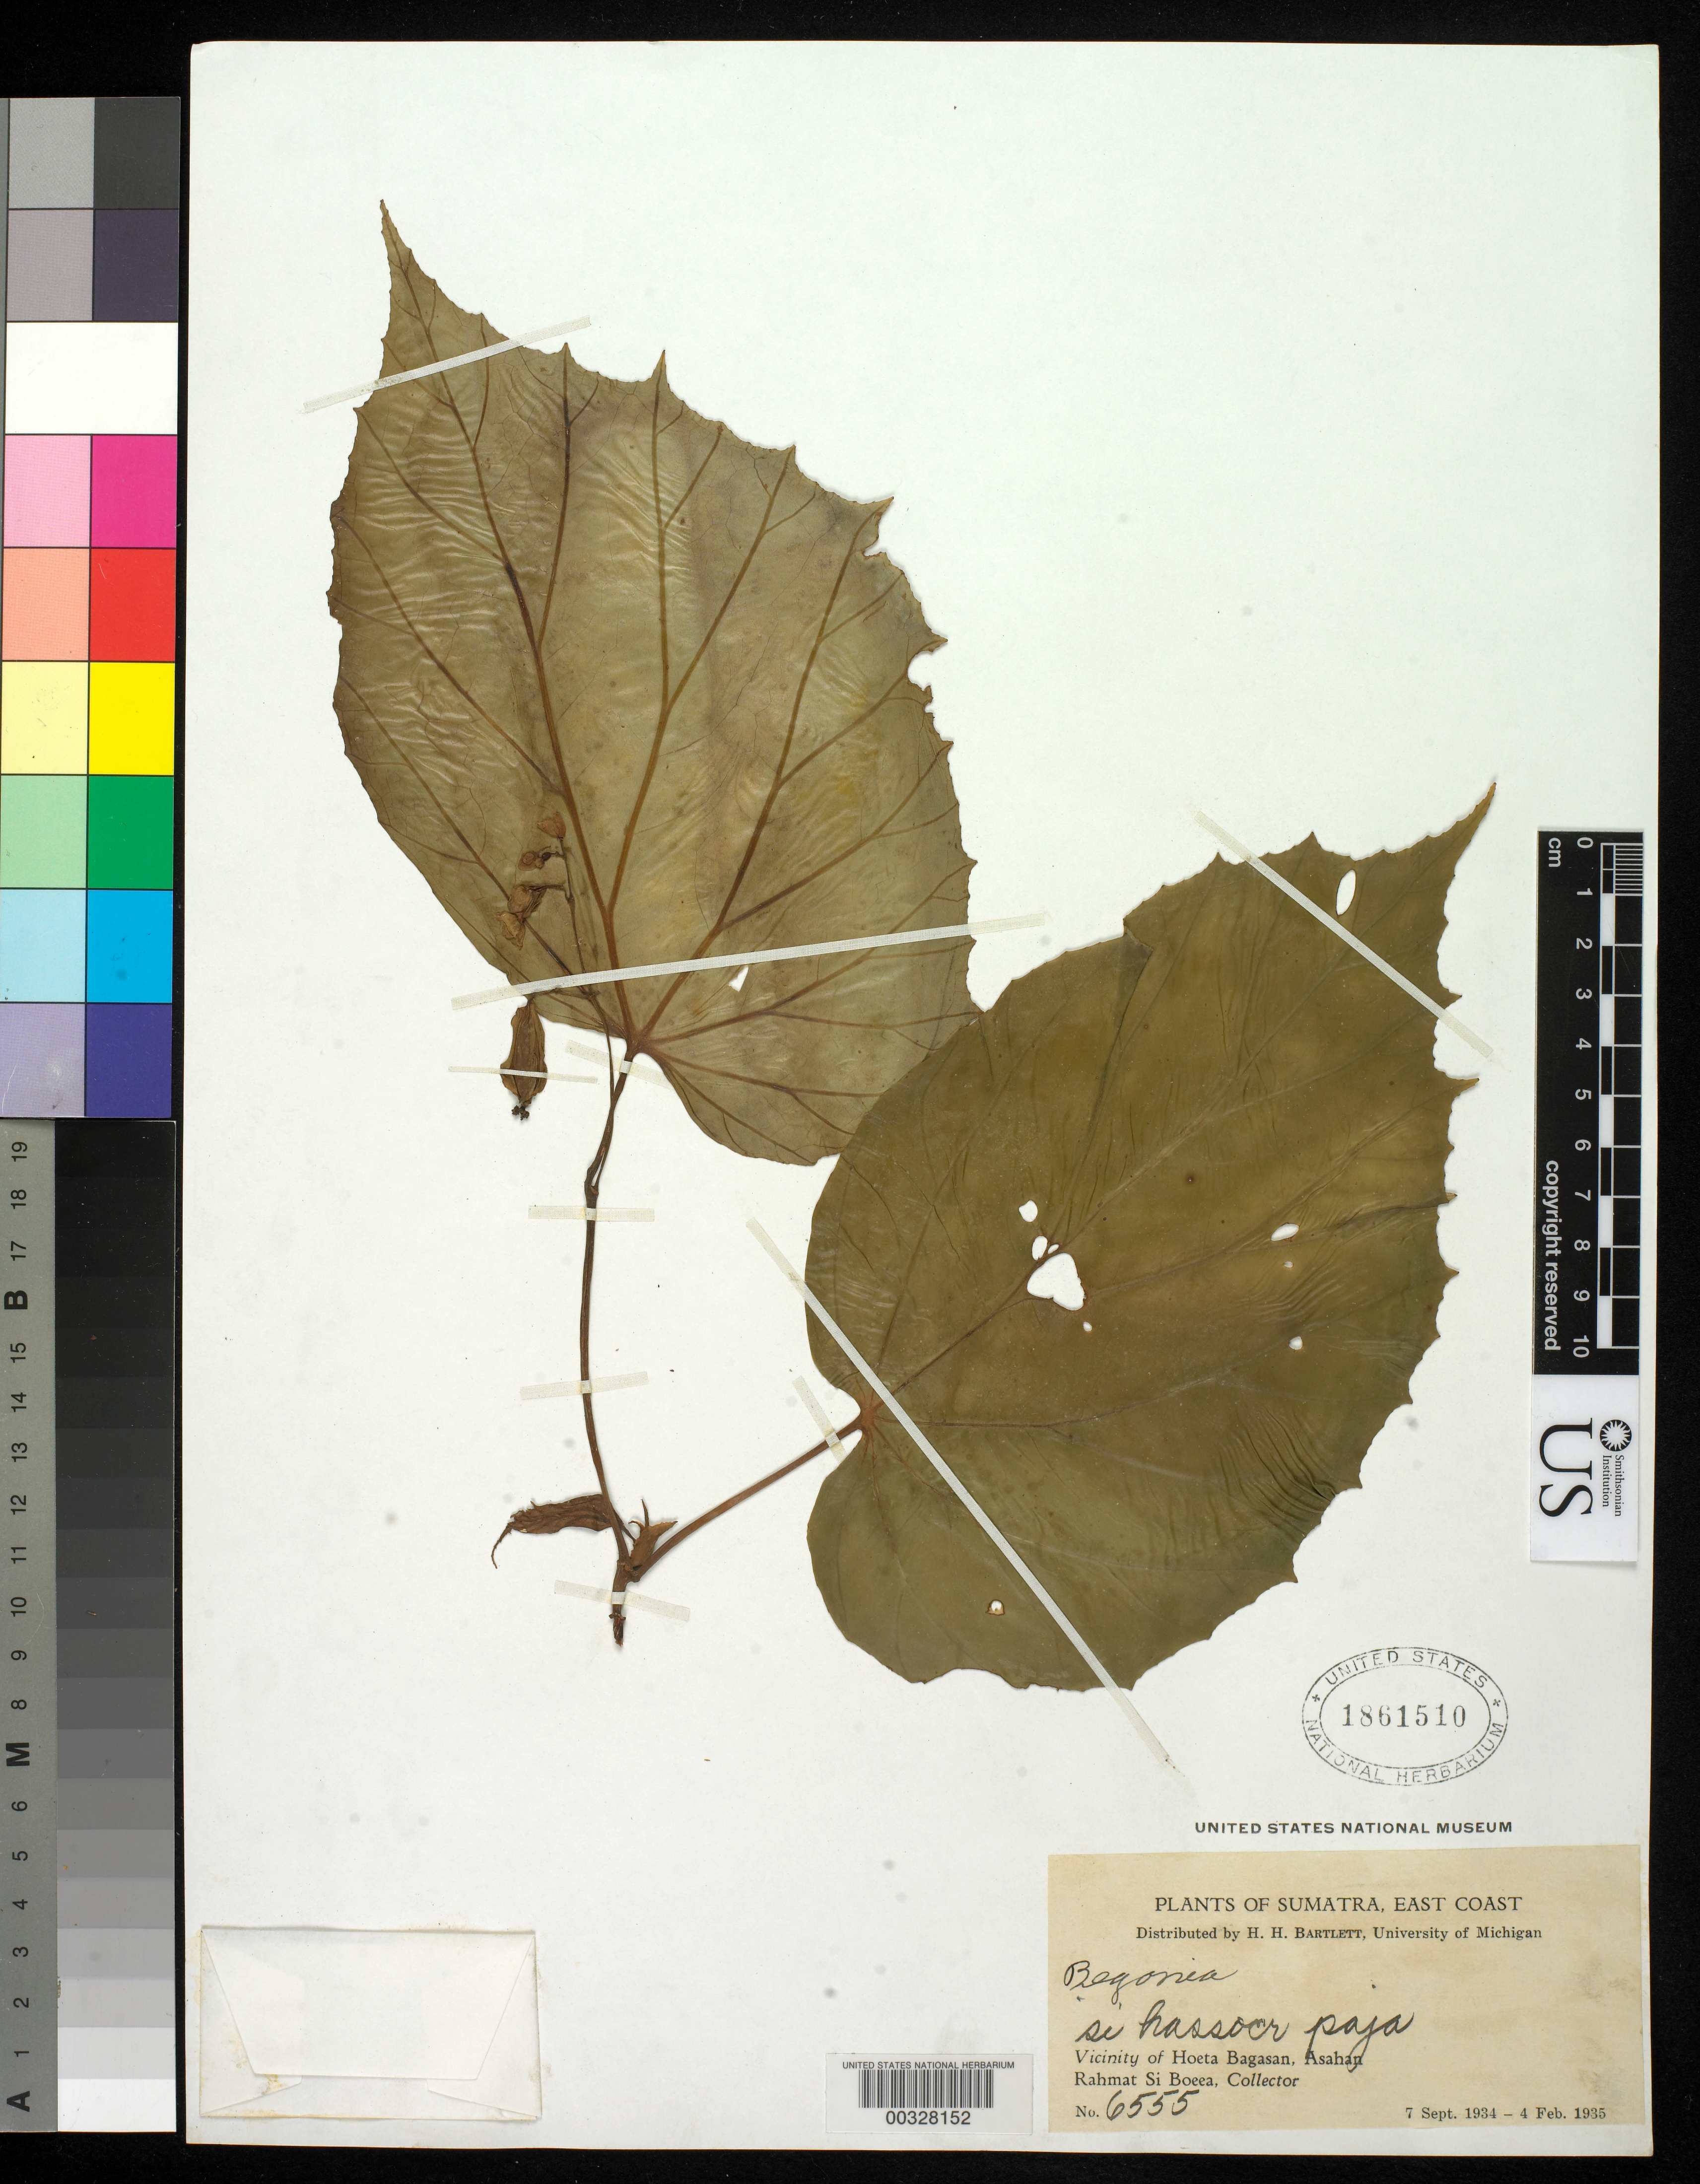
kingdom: Plantae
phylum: Tracheophyta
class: Magnoliopsida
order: Cucurbitales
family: Begoniaceae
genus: Begonia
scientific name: Begonia sp.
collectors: Rahmat Si Boeea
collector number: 6555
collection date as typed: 07 Sep 1934 to 04 Feb 1935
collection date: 1934-09-07/1935-02-04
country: Indonesia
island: Sumatra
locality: Vicinity of si boeea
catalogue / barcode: US 1861510